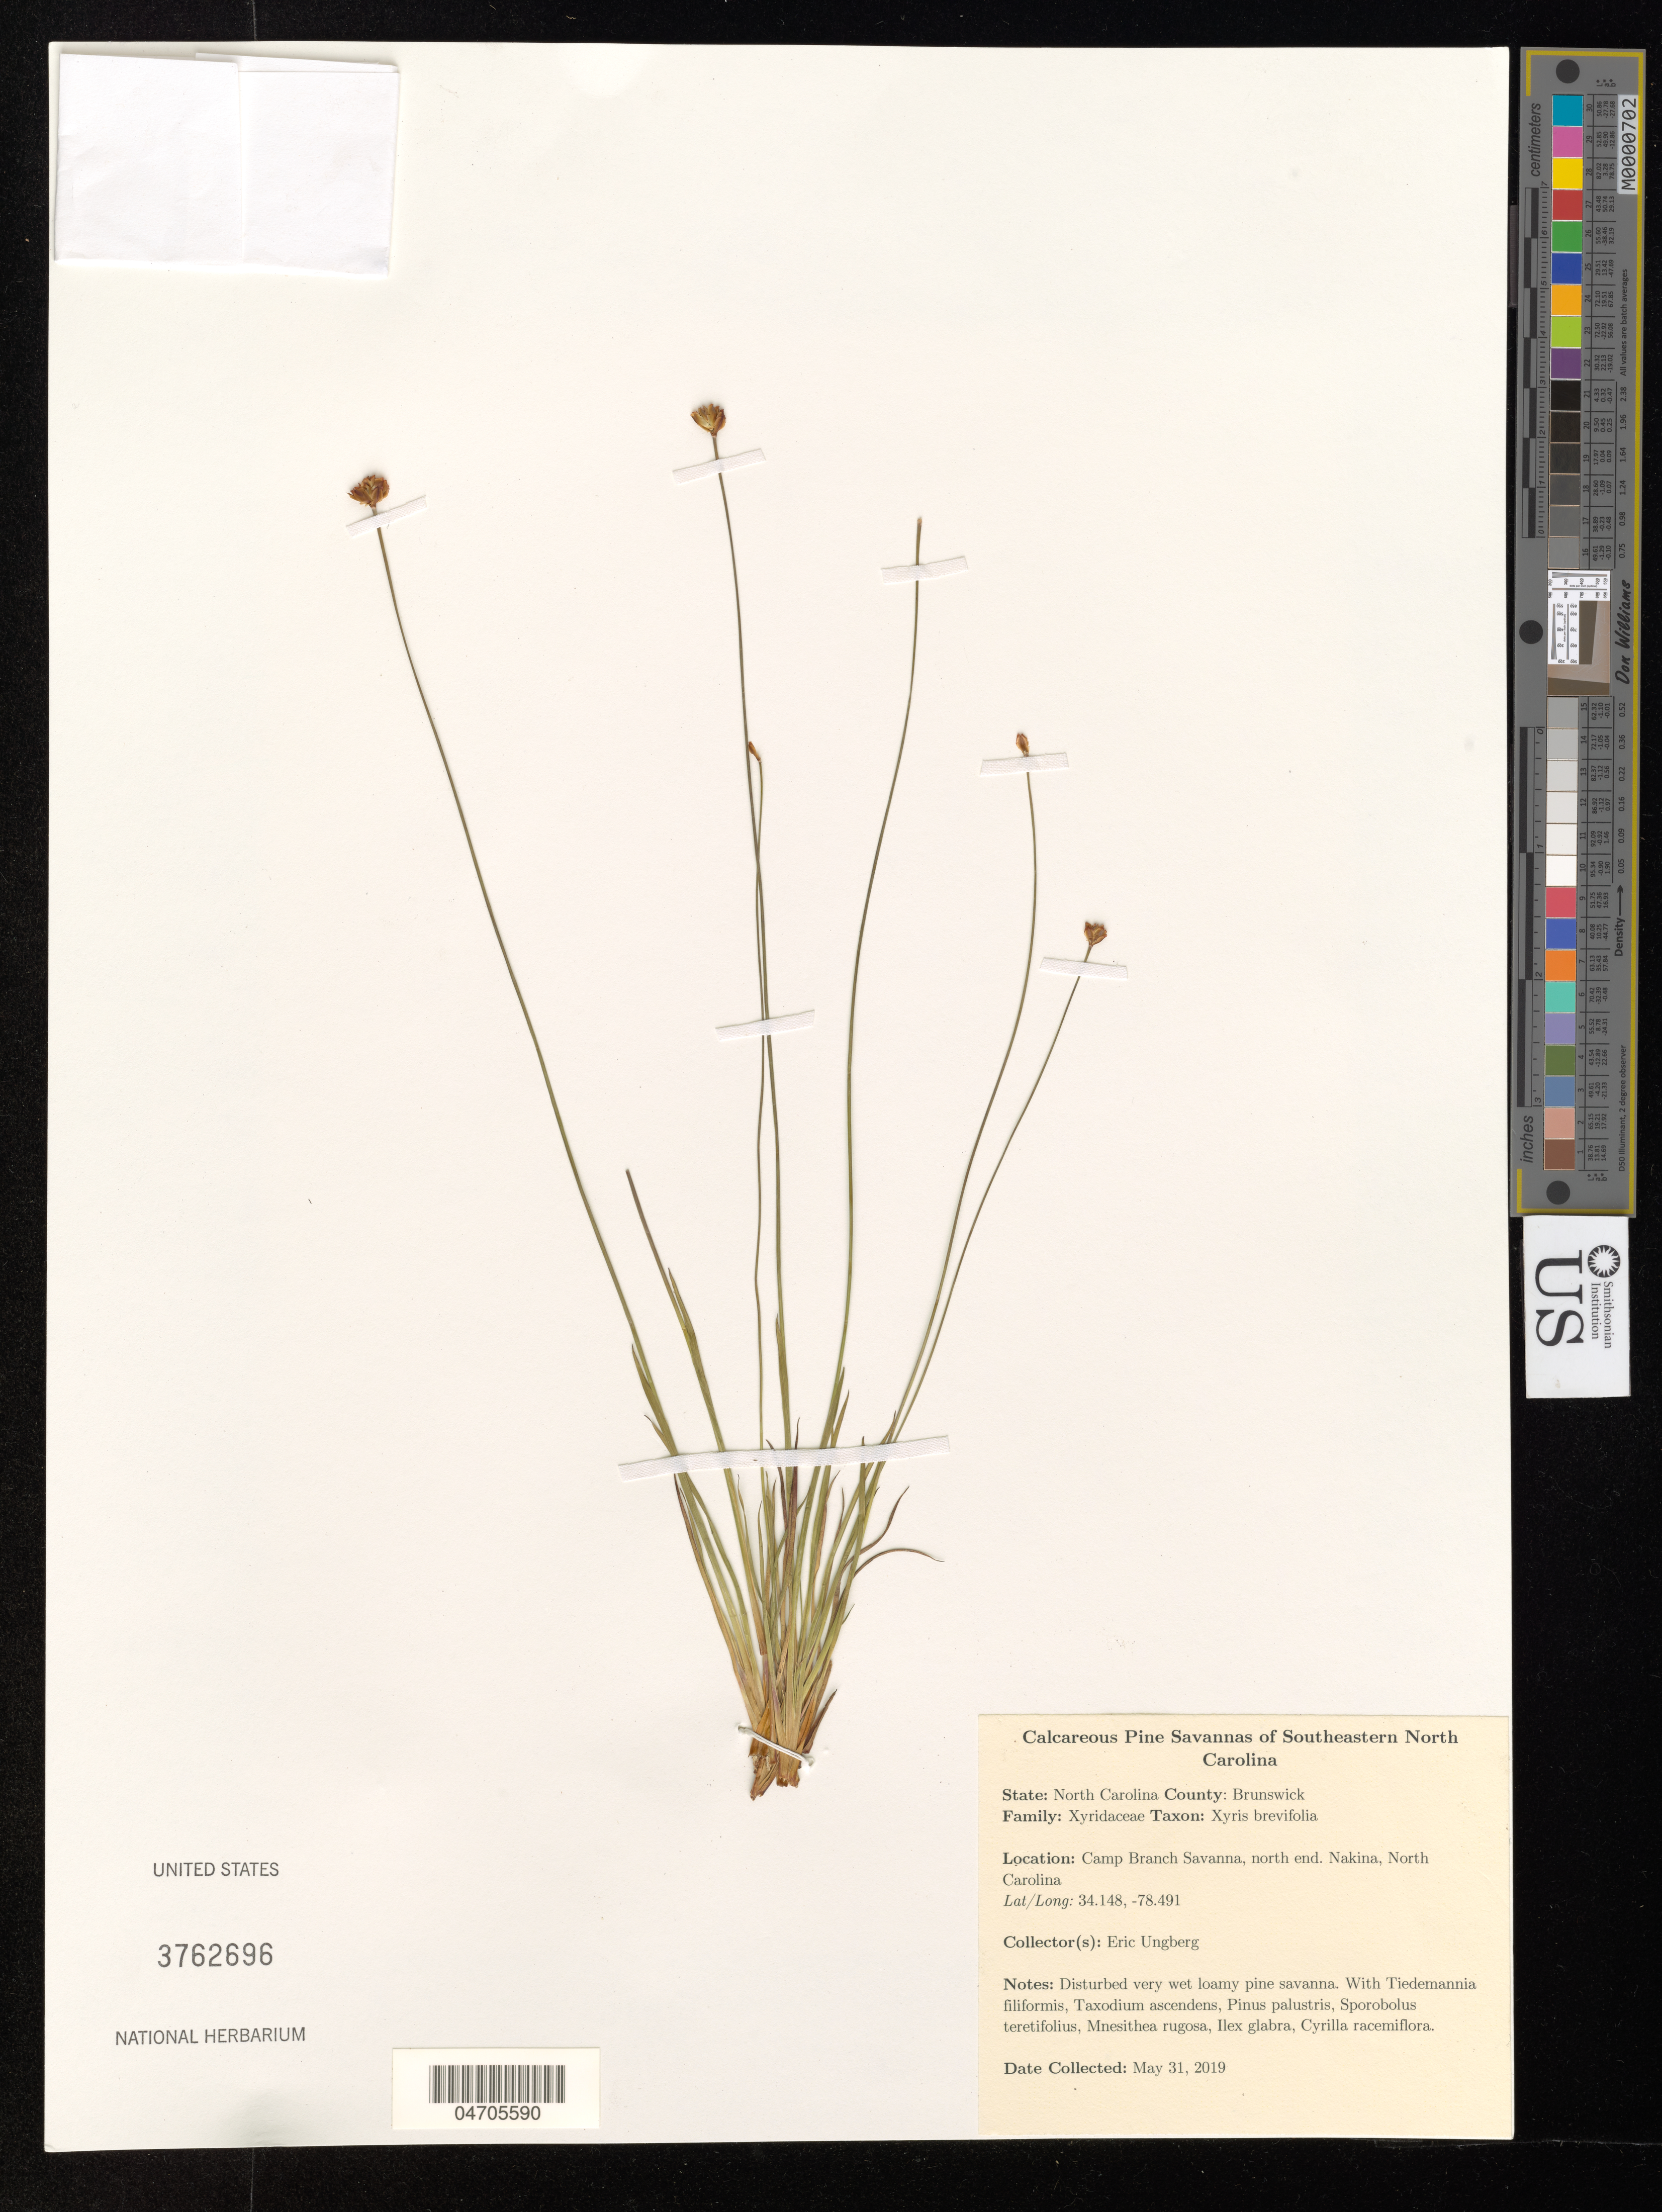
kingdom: Plantae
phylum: Tracheophyta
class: Liliopsida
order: Poales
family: Xyridaceae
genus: Xyris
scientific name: Xyris brevifolia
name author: Michx.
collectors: E. Ungberg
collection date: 2019-05-31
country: United States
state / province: North Carolina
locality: Calcareous Pine Savannas of Southeastern North Carolina. County: Brunswick. Camp Branch Savanna, north end. Nakina.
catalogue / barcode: US 3762696